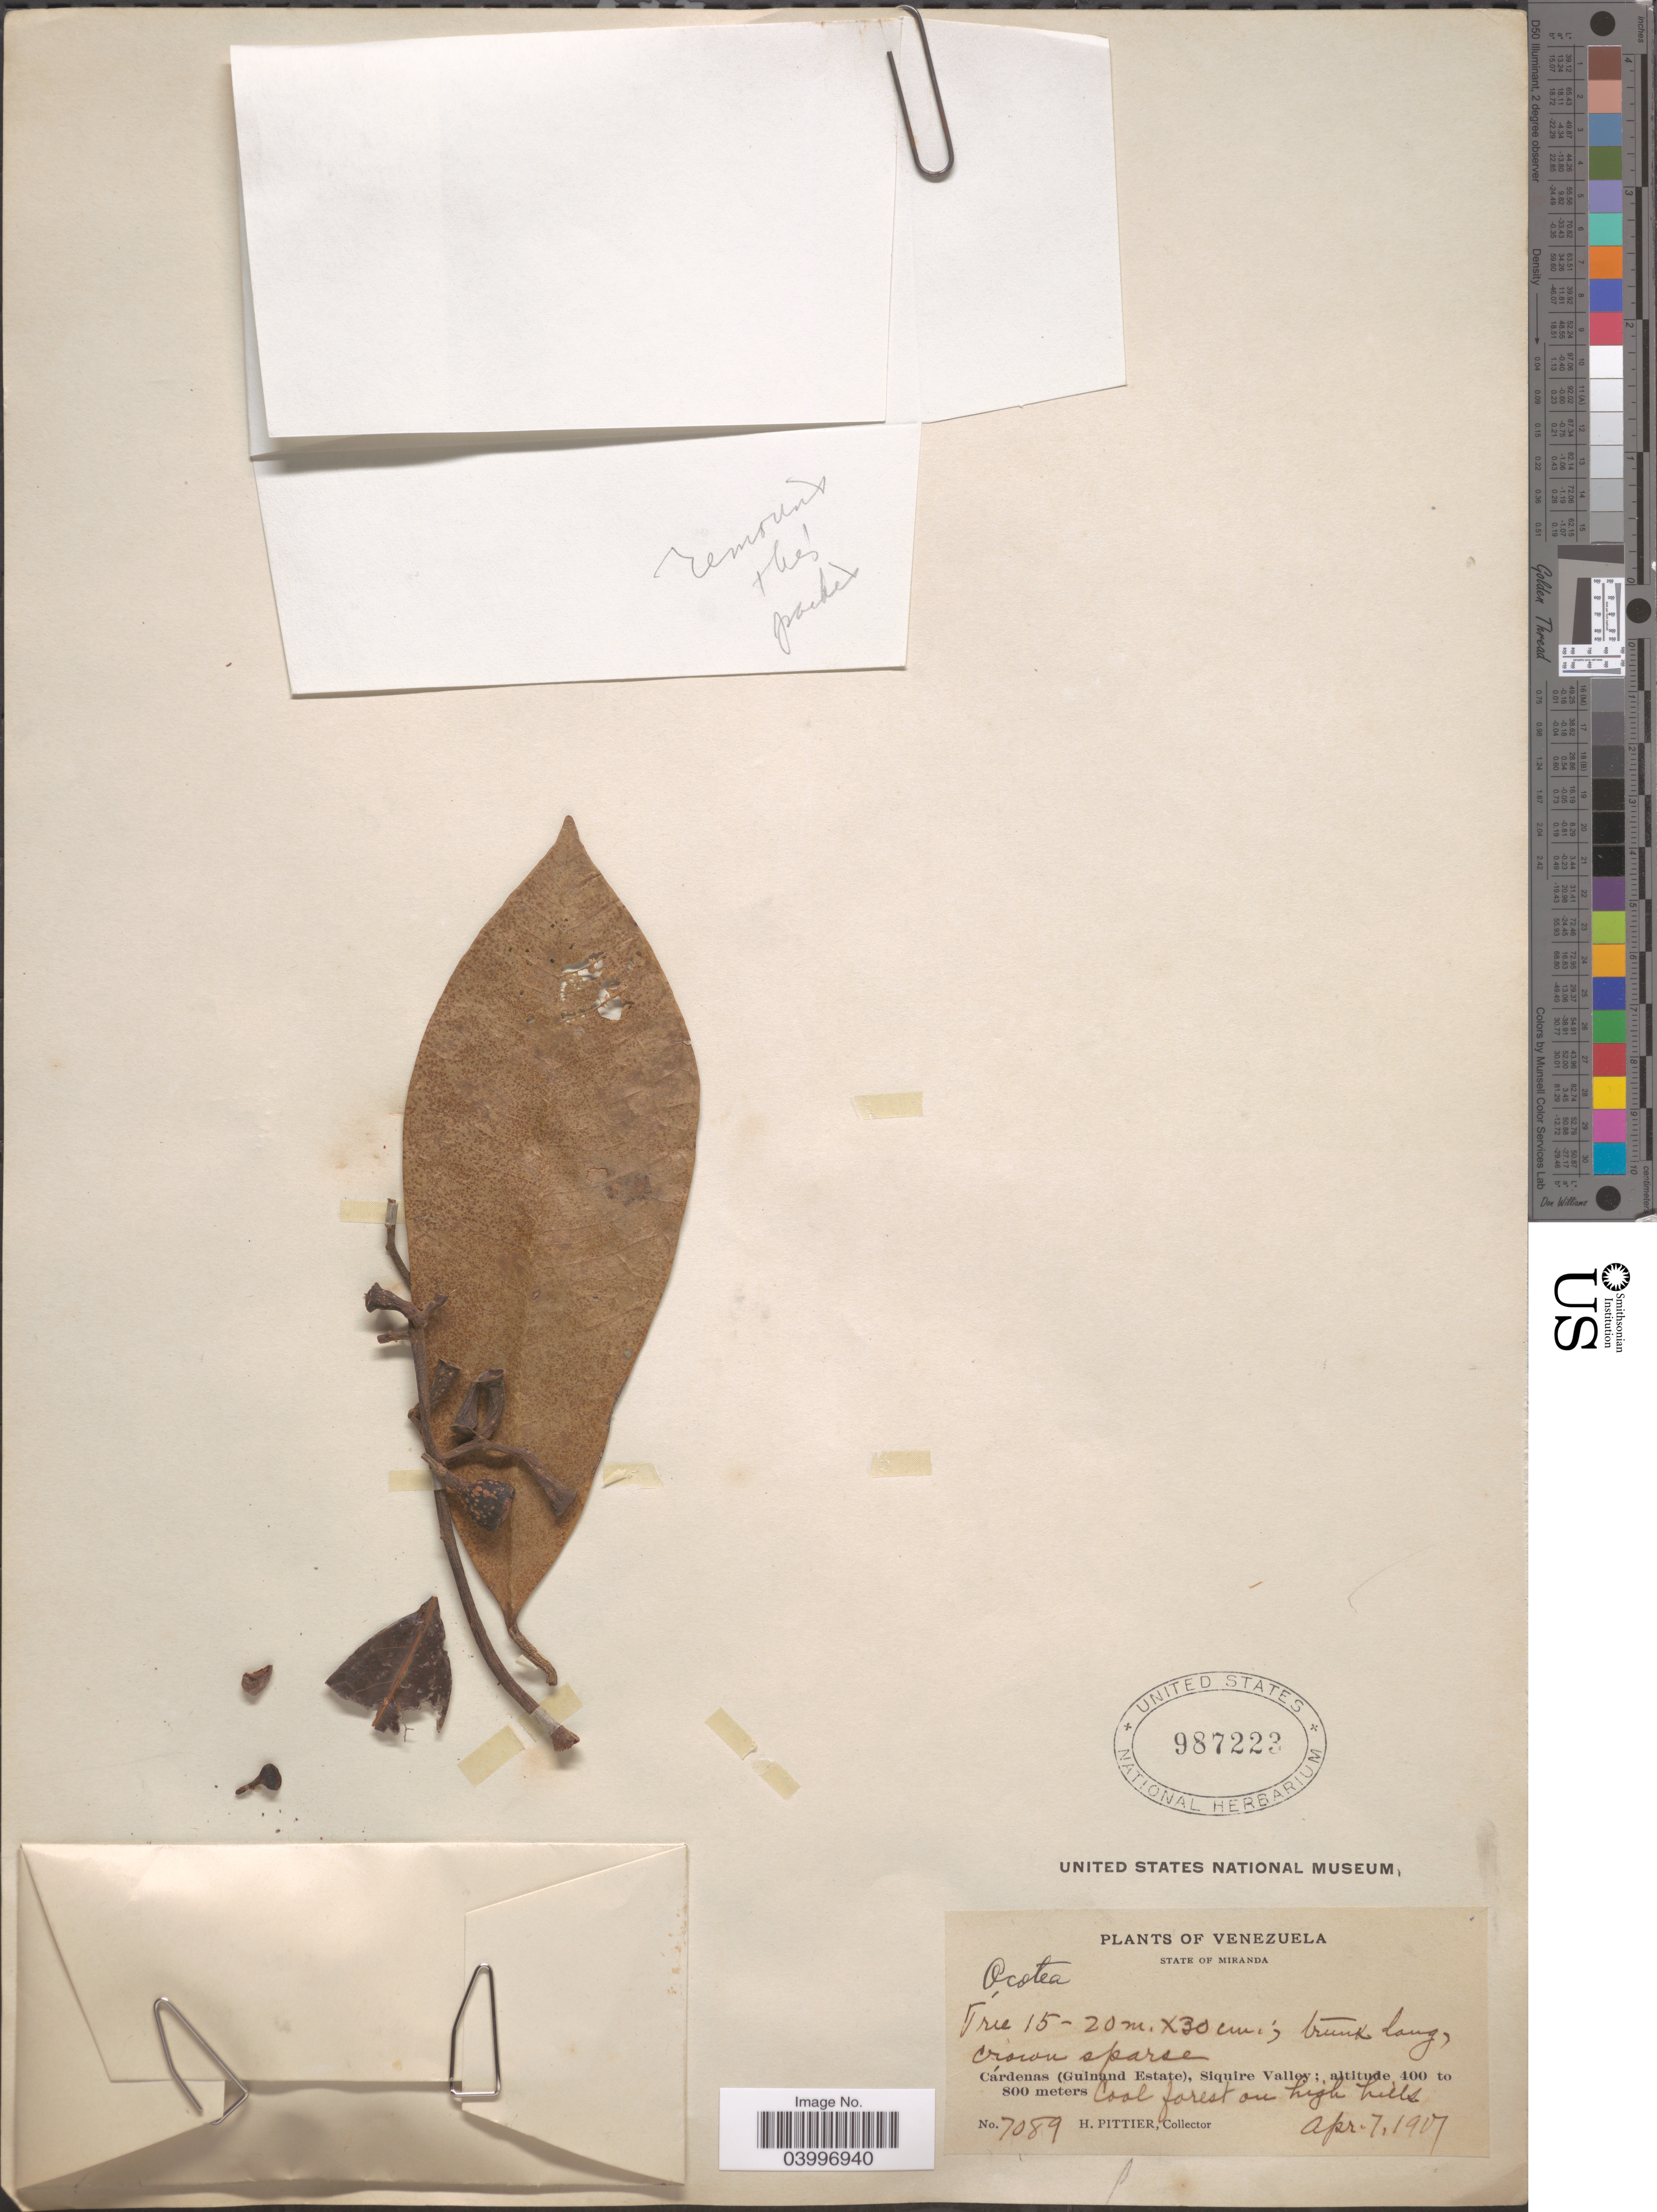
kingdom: Plantae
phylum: Tracheophyta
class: Magnoliopsida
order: Laurales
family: Lauraceae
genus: Ocotea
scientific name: Ocotea sp.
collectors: H. F. Pittier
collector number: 7089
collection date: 1907-04-07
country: Venezuela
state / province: Miranda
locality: Cárdenas (Guinand Estate), Siquire Valley.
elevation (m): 400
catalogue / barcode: US 987223